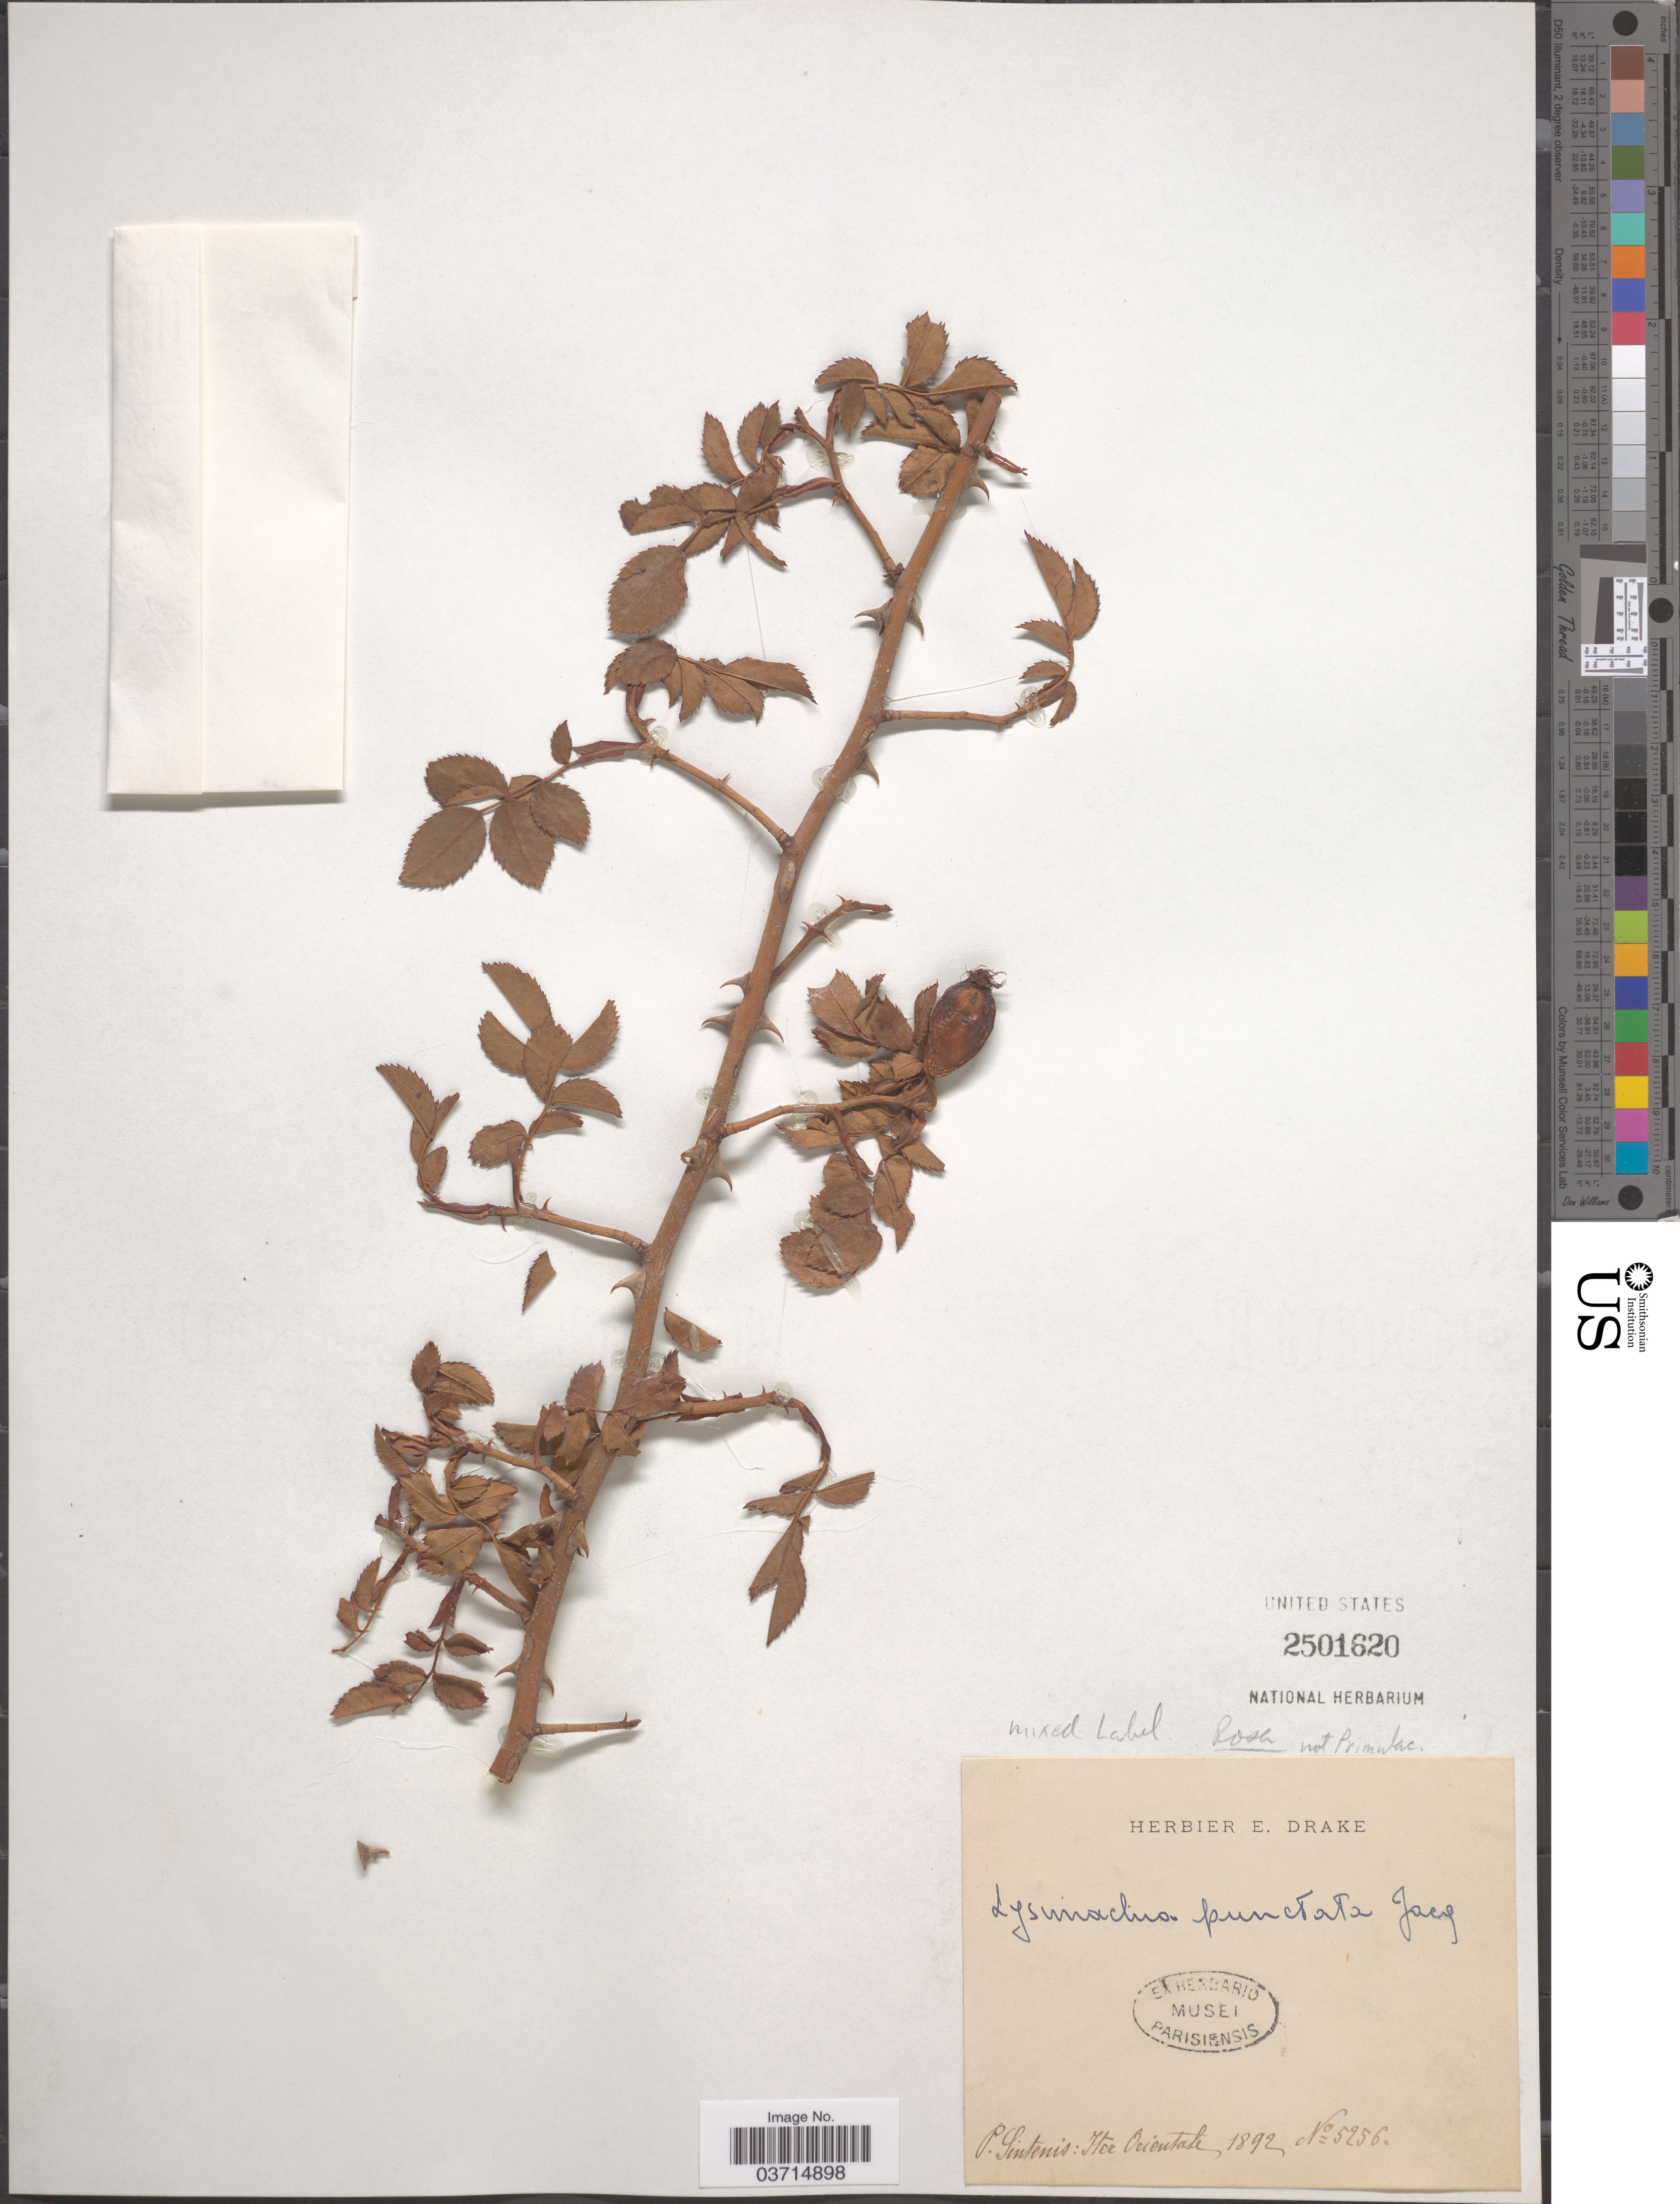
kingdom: Plantae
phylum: Tracheophyta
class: Magnoliopsida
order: Rosales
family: Rosaceae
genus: Rosa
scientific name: Rosa sp.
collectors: P. Sintenis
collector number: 5256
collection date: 1892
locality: Iter Orientale.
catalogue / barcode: US 2501620